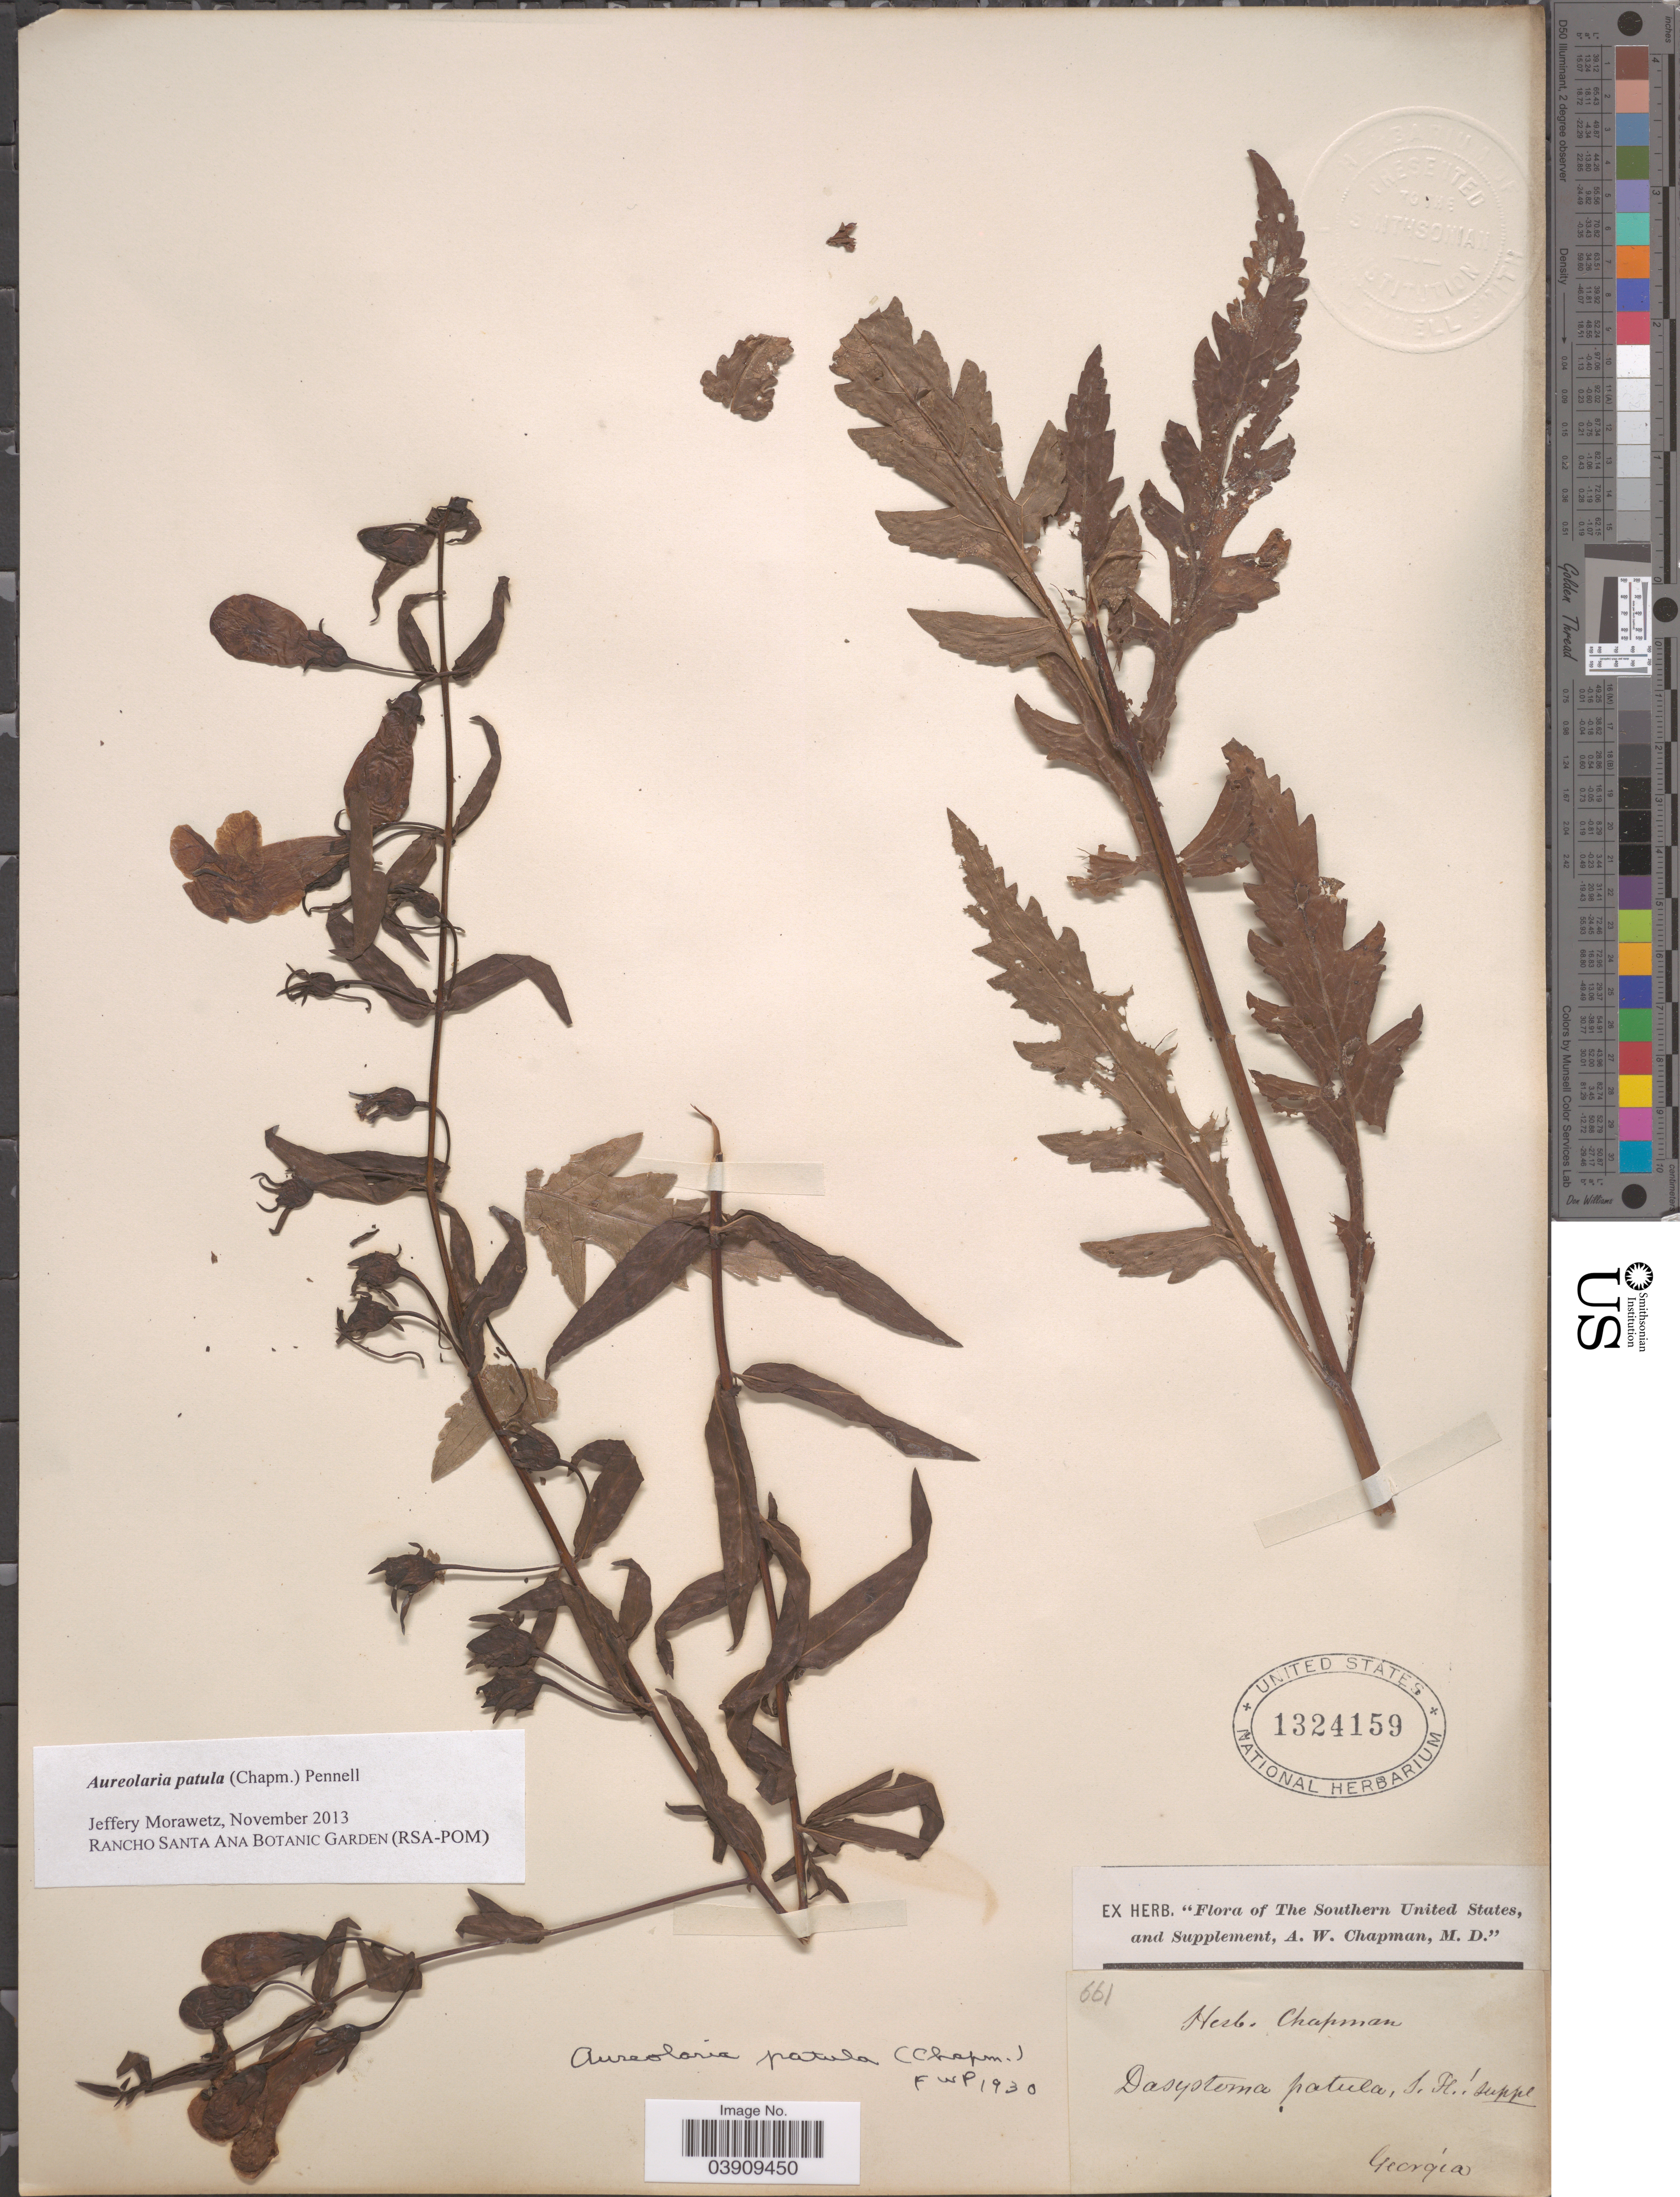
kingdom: Plantae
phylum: Tracheophyta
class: Magnoliopsida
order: Lamiales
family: Orobanchaceae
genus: Aureolaria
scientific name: Aureolaria patula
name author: (Chapm.) Pennell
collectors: ex herb. A.W. Chapman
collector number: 661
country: United States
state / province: Georgia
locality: The Southern United States.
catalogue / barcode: US 1324159